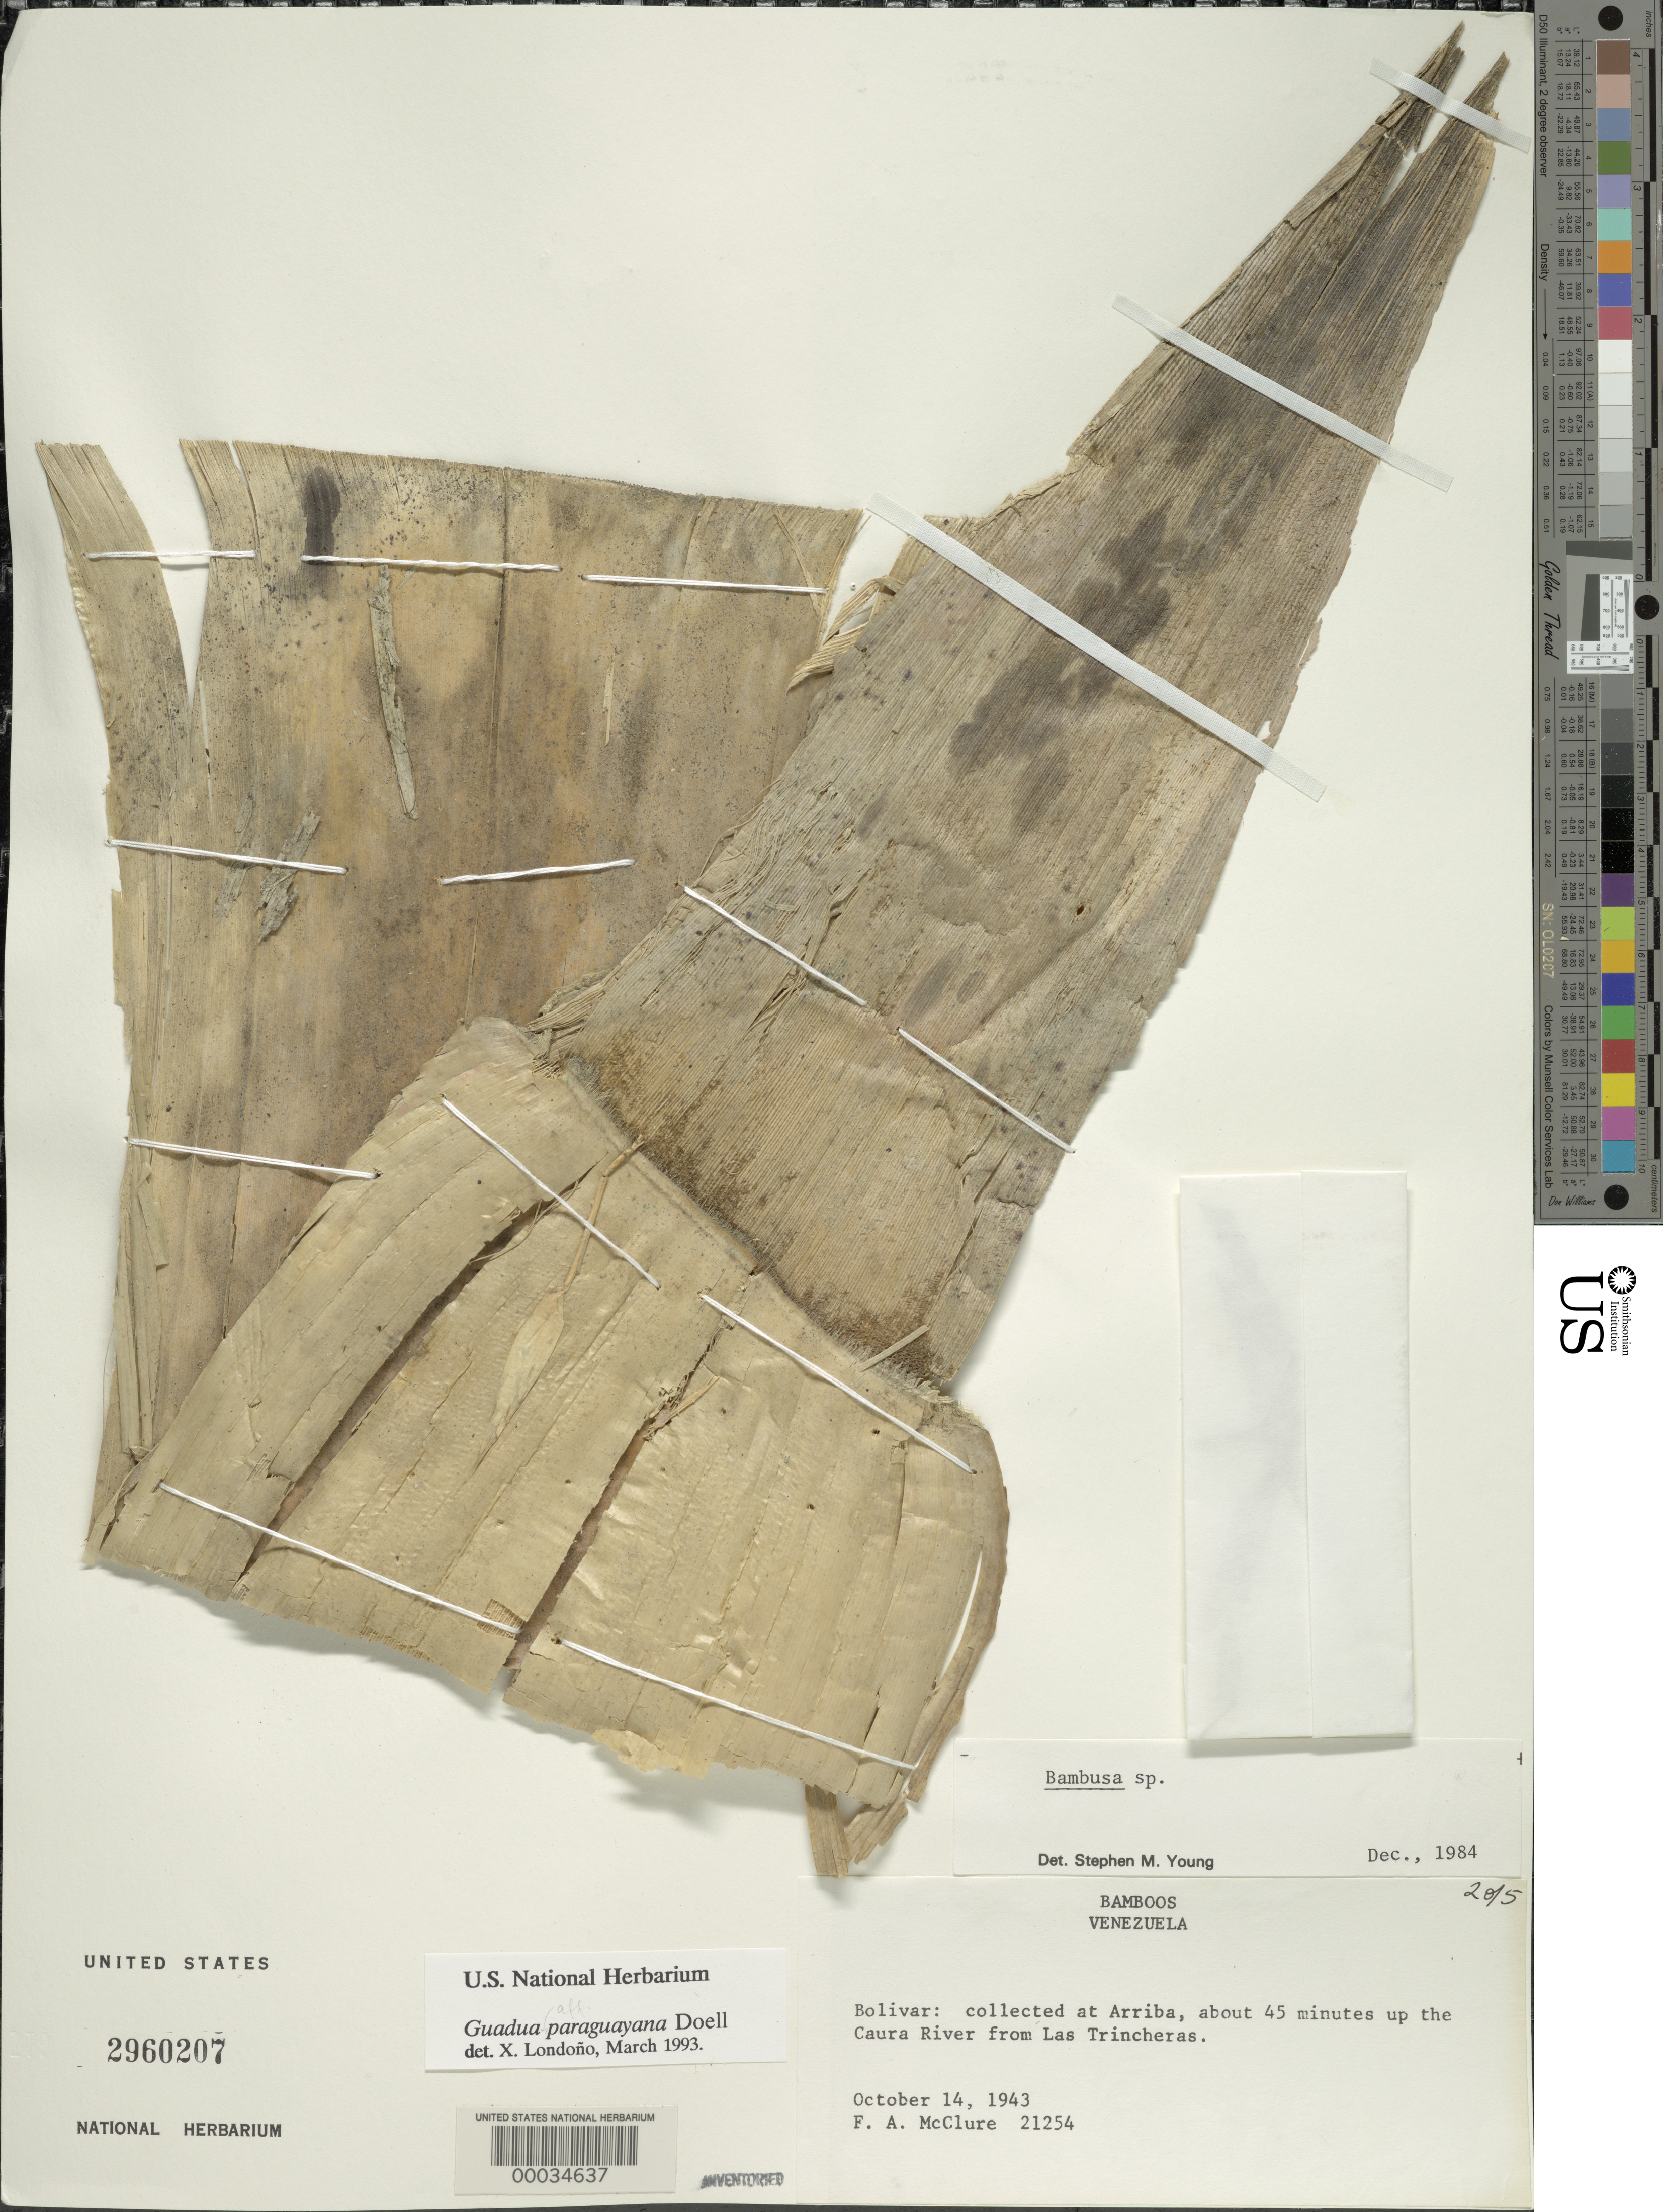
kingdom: Plantae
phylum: Tracheophyta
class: Liliopsida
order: Poales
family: Poaceae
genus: Guadua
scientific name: Guadua paraguayana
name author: Döll in Mart.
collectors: F. A. McClure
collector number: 21254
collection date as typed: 14 Oct 1943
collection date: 1943-10-14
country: Venezuela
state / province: Bolivar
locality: Caura river, las trincheras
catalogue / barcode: US 2960207